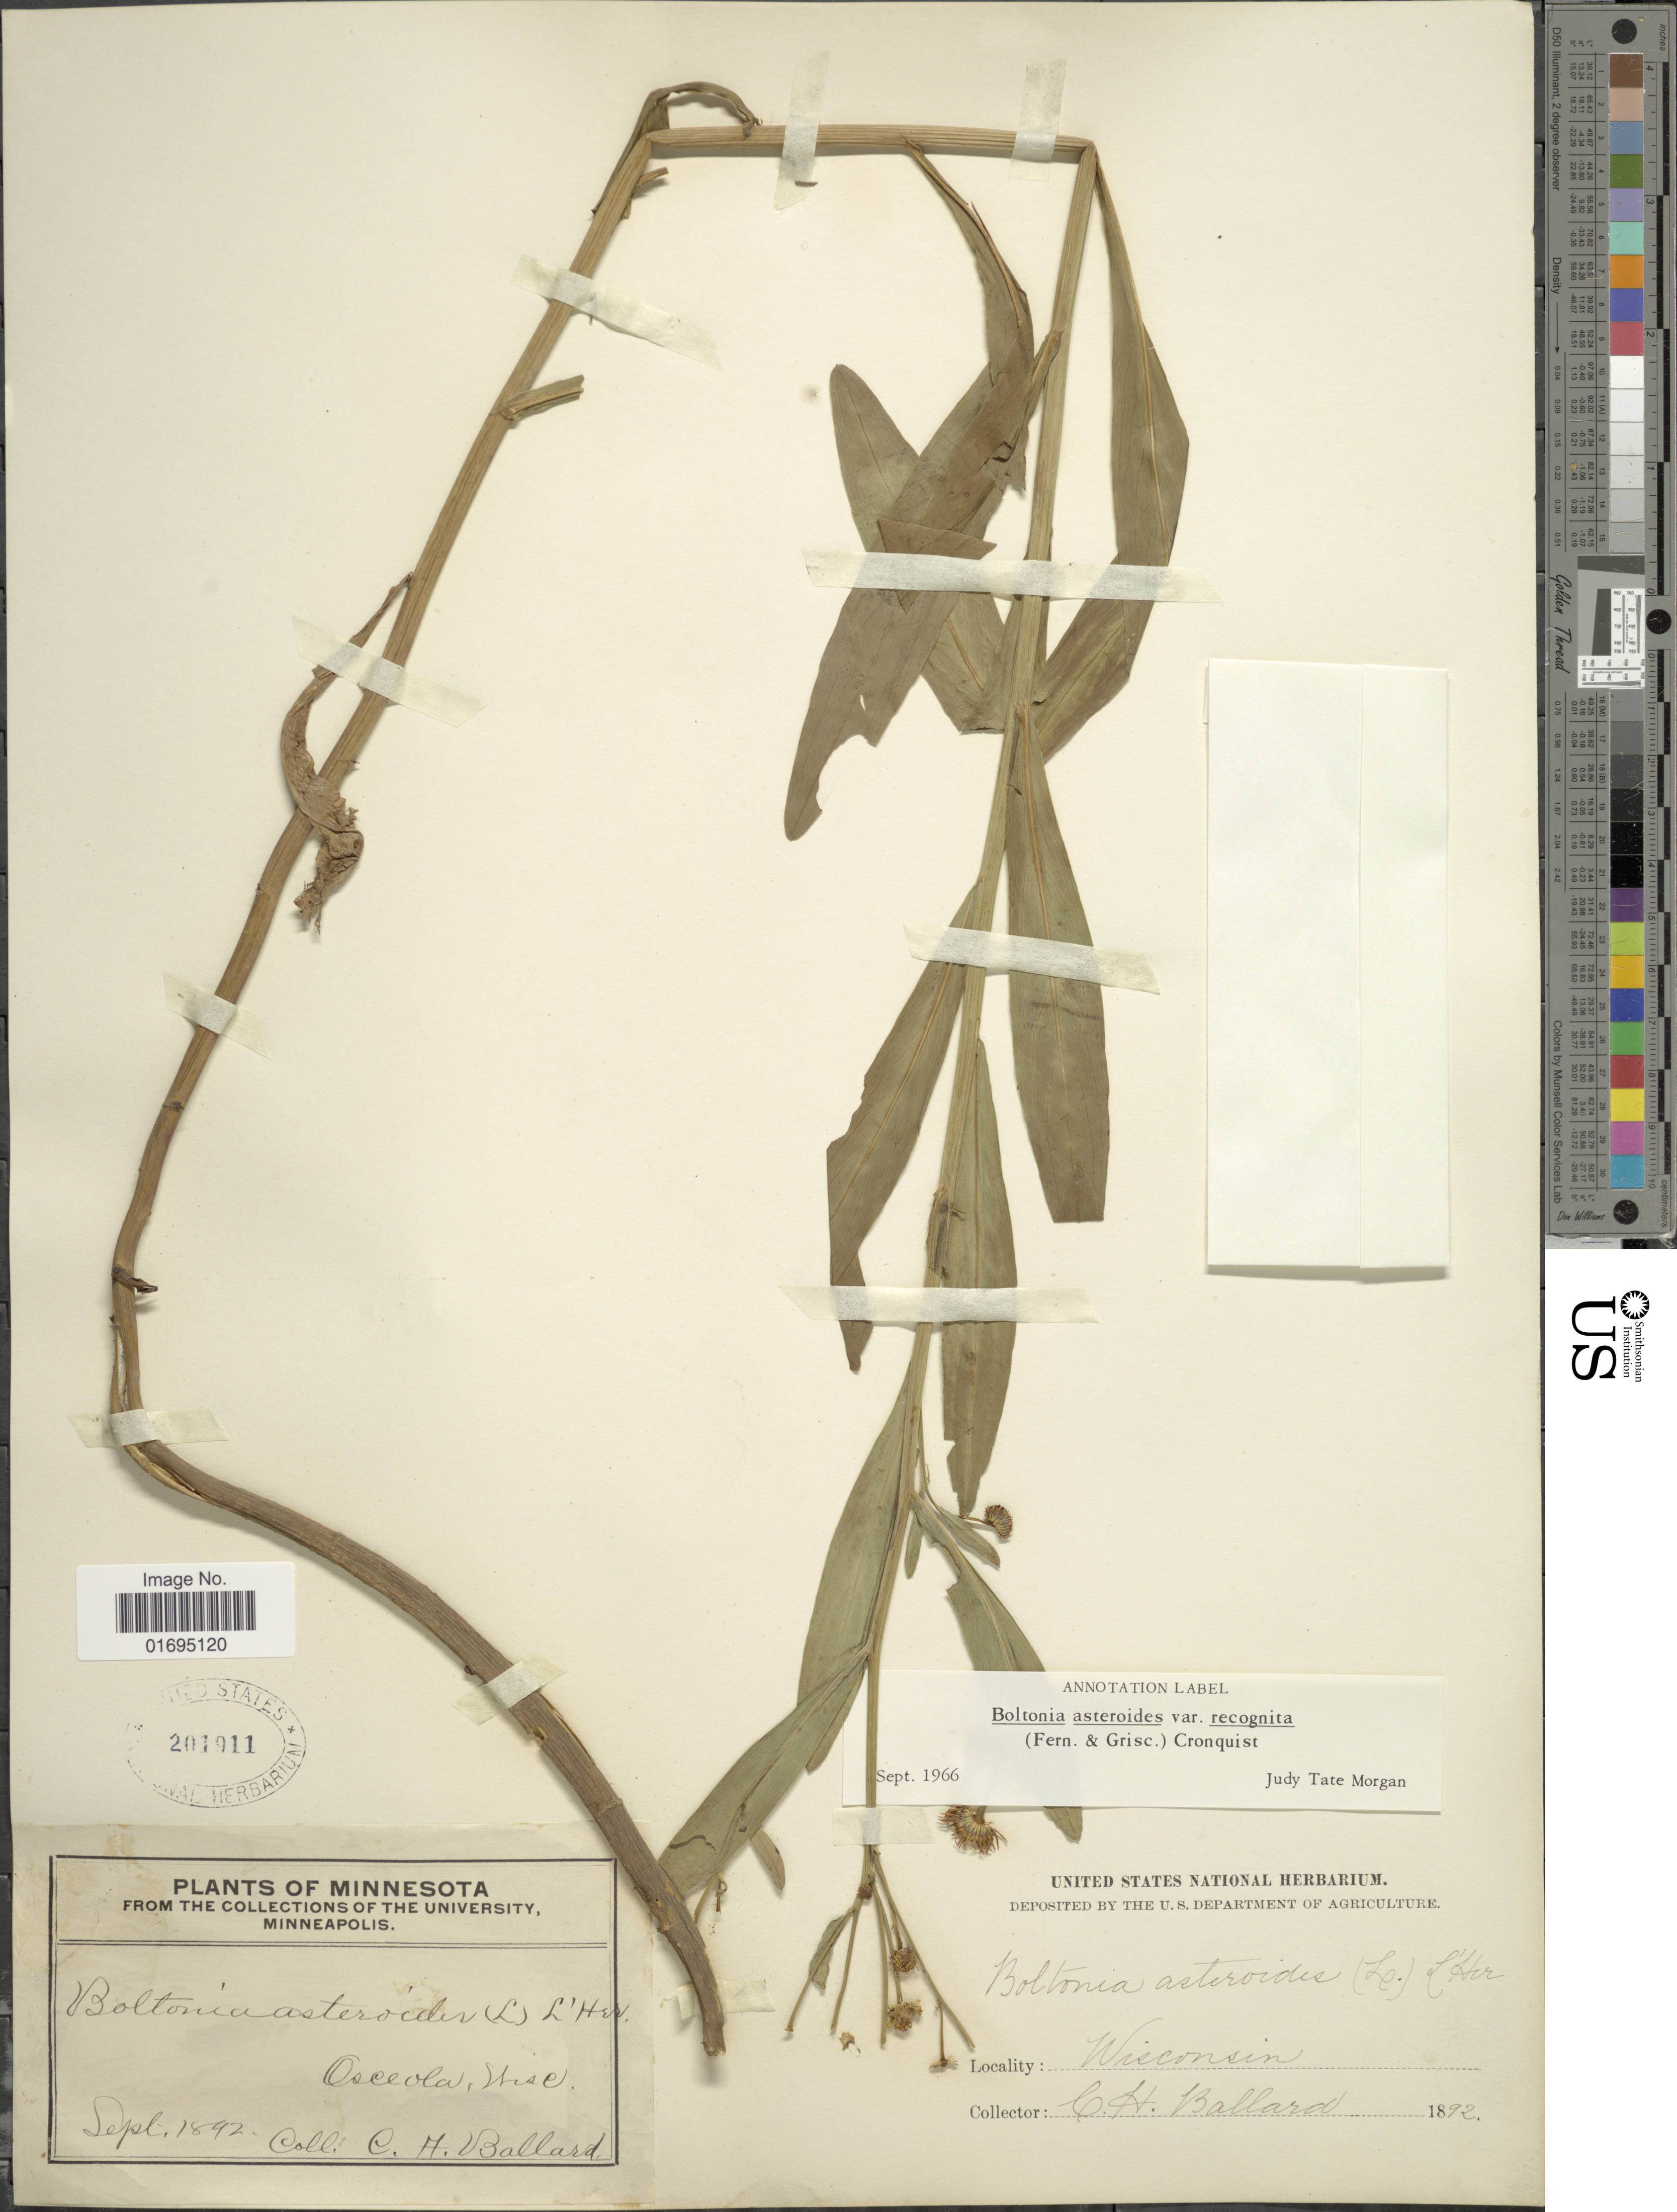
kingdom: Plantae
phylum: Tracheophyta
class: Magnoliopsida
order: Asterales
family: Asteraceae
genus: Boltonia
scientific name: Boltonia asteroides var. recognita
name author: (Fernald & Griscom) Cronq.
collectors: C. A. Ballard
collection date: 1892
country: United States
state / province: Wisconsin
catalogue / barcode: US 201911